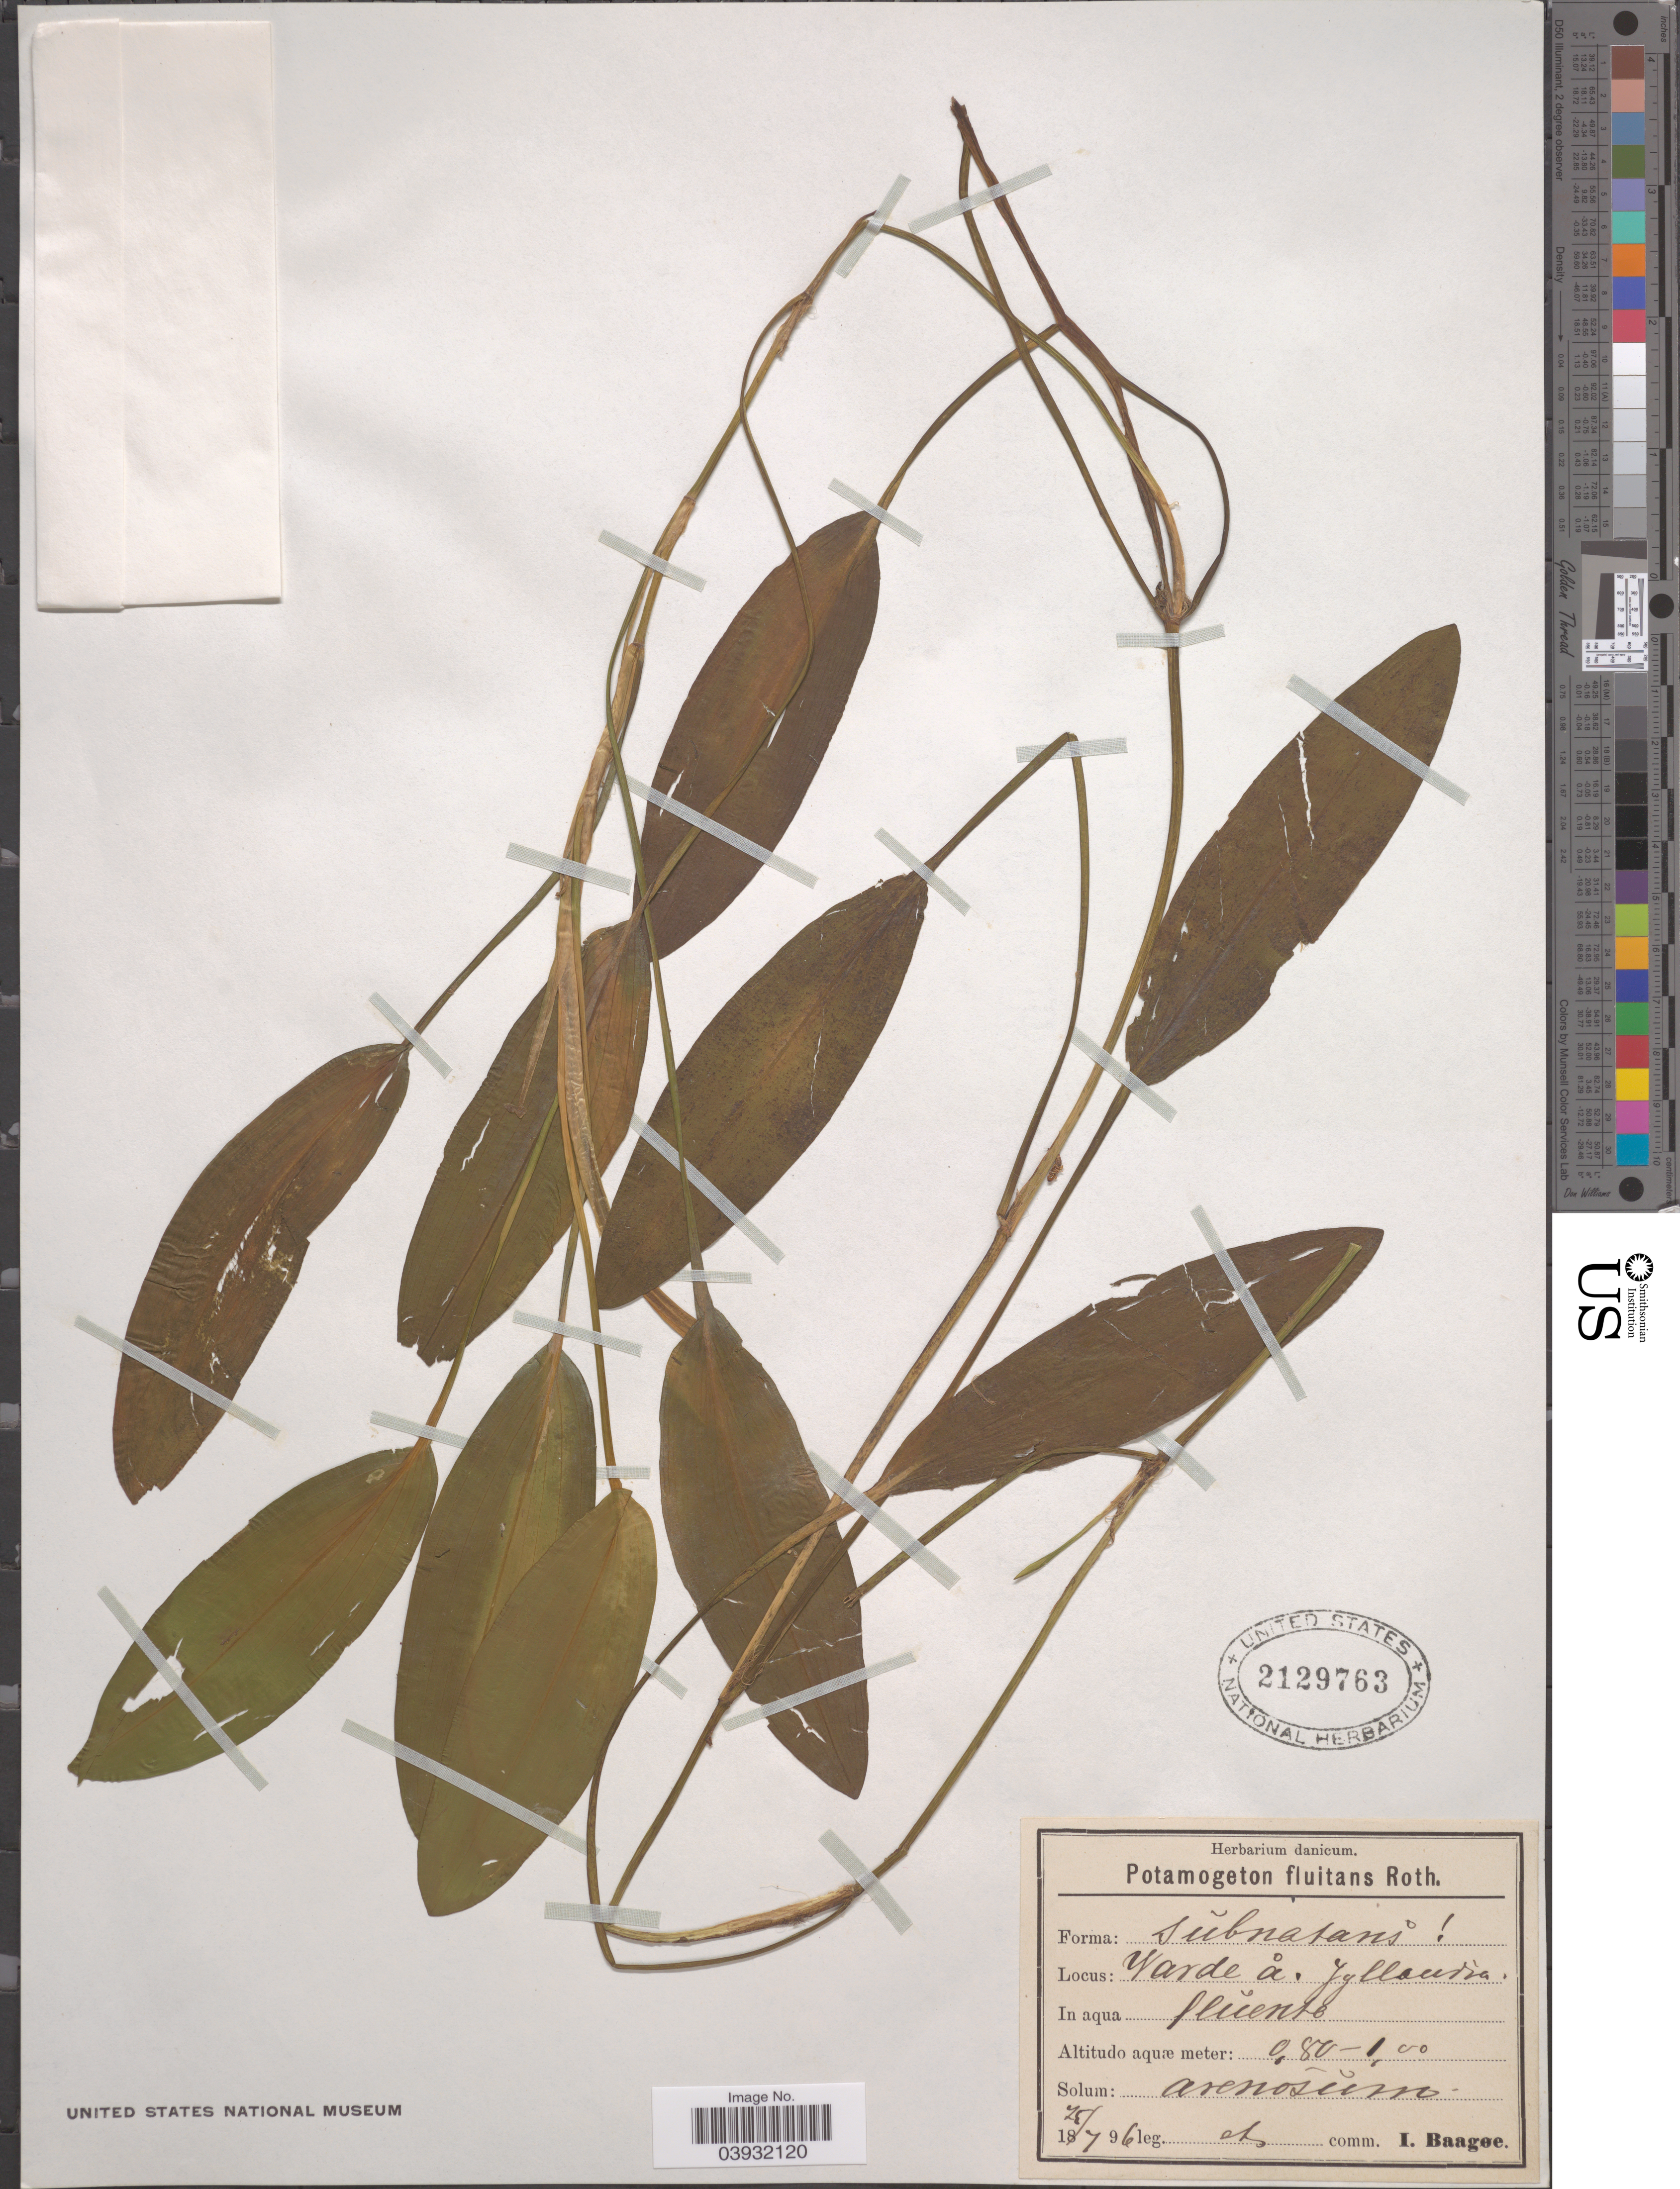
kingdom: Plantae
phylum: Tracheophyta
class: Liliopsida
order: Alismatales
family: Potamogetonaceae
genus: Potamogeton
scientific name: Potamogeton fluitans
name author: Roth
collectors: I. Baagøe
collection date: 1896-07-25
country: Denmark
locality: Varde å Jyllandia.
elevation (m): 0.8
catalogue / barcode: US 2129763